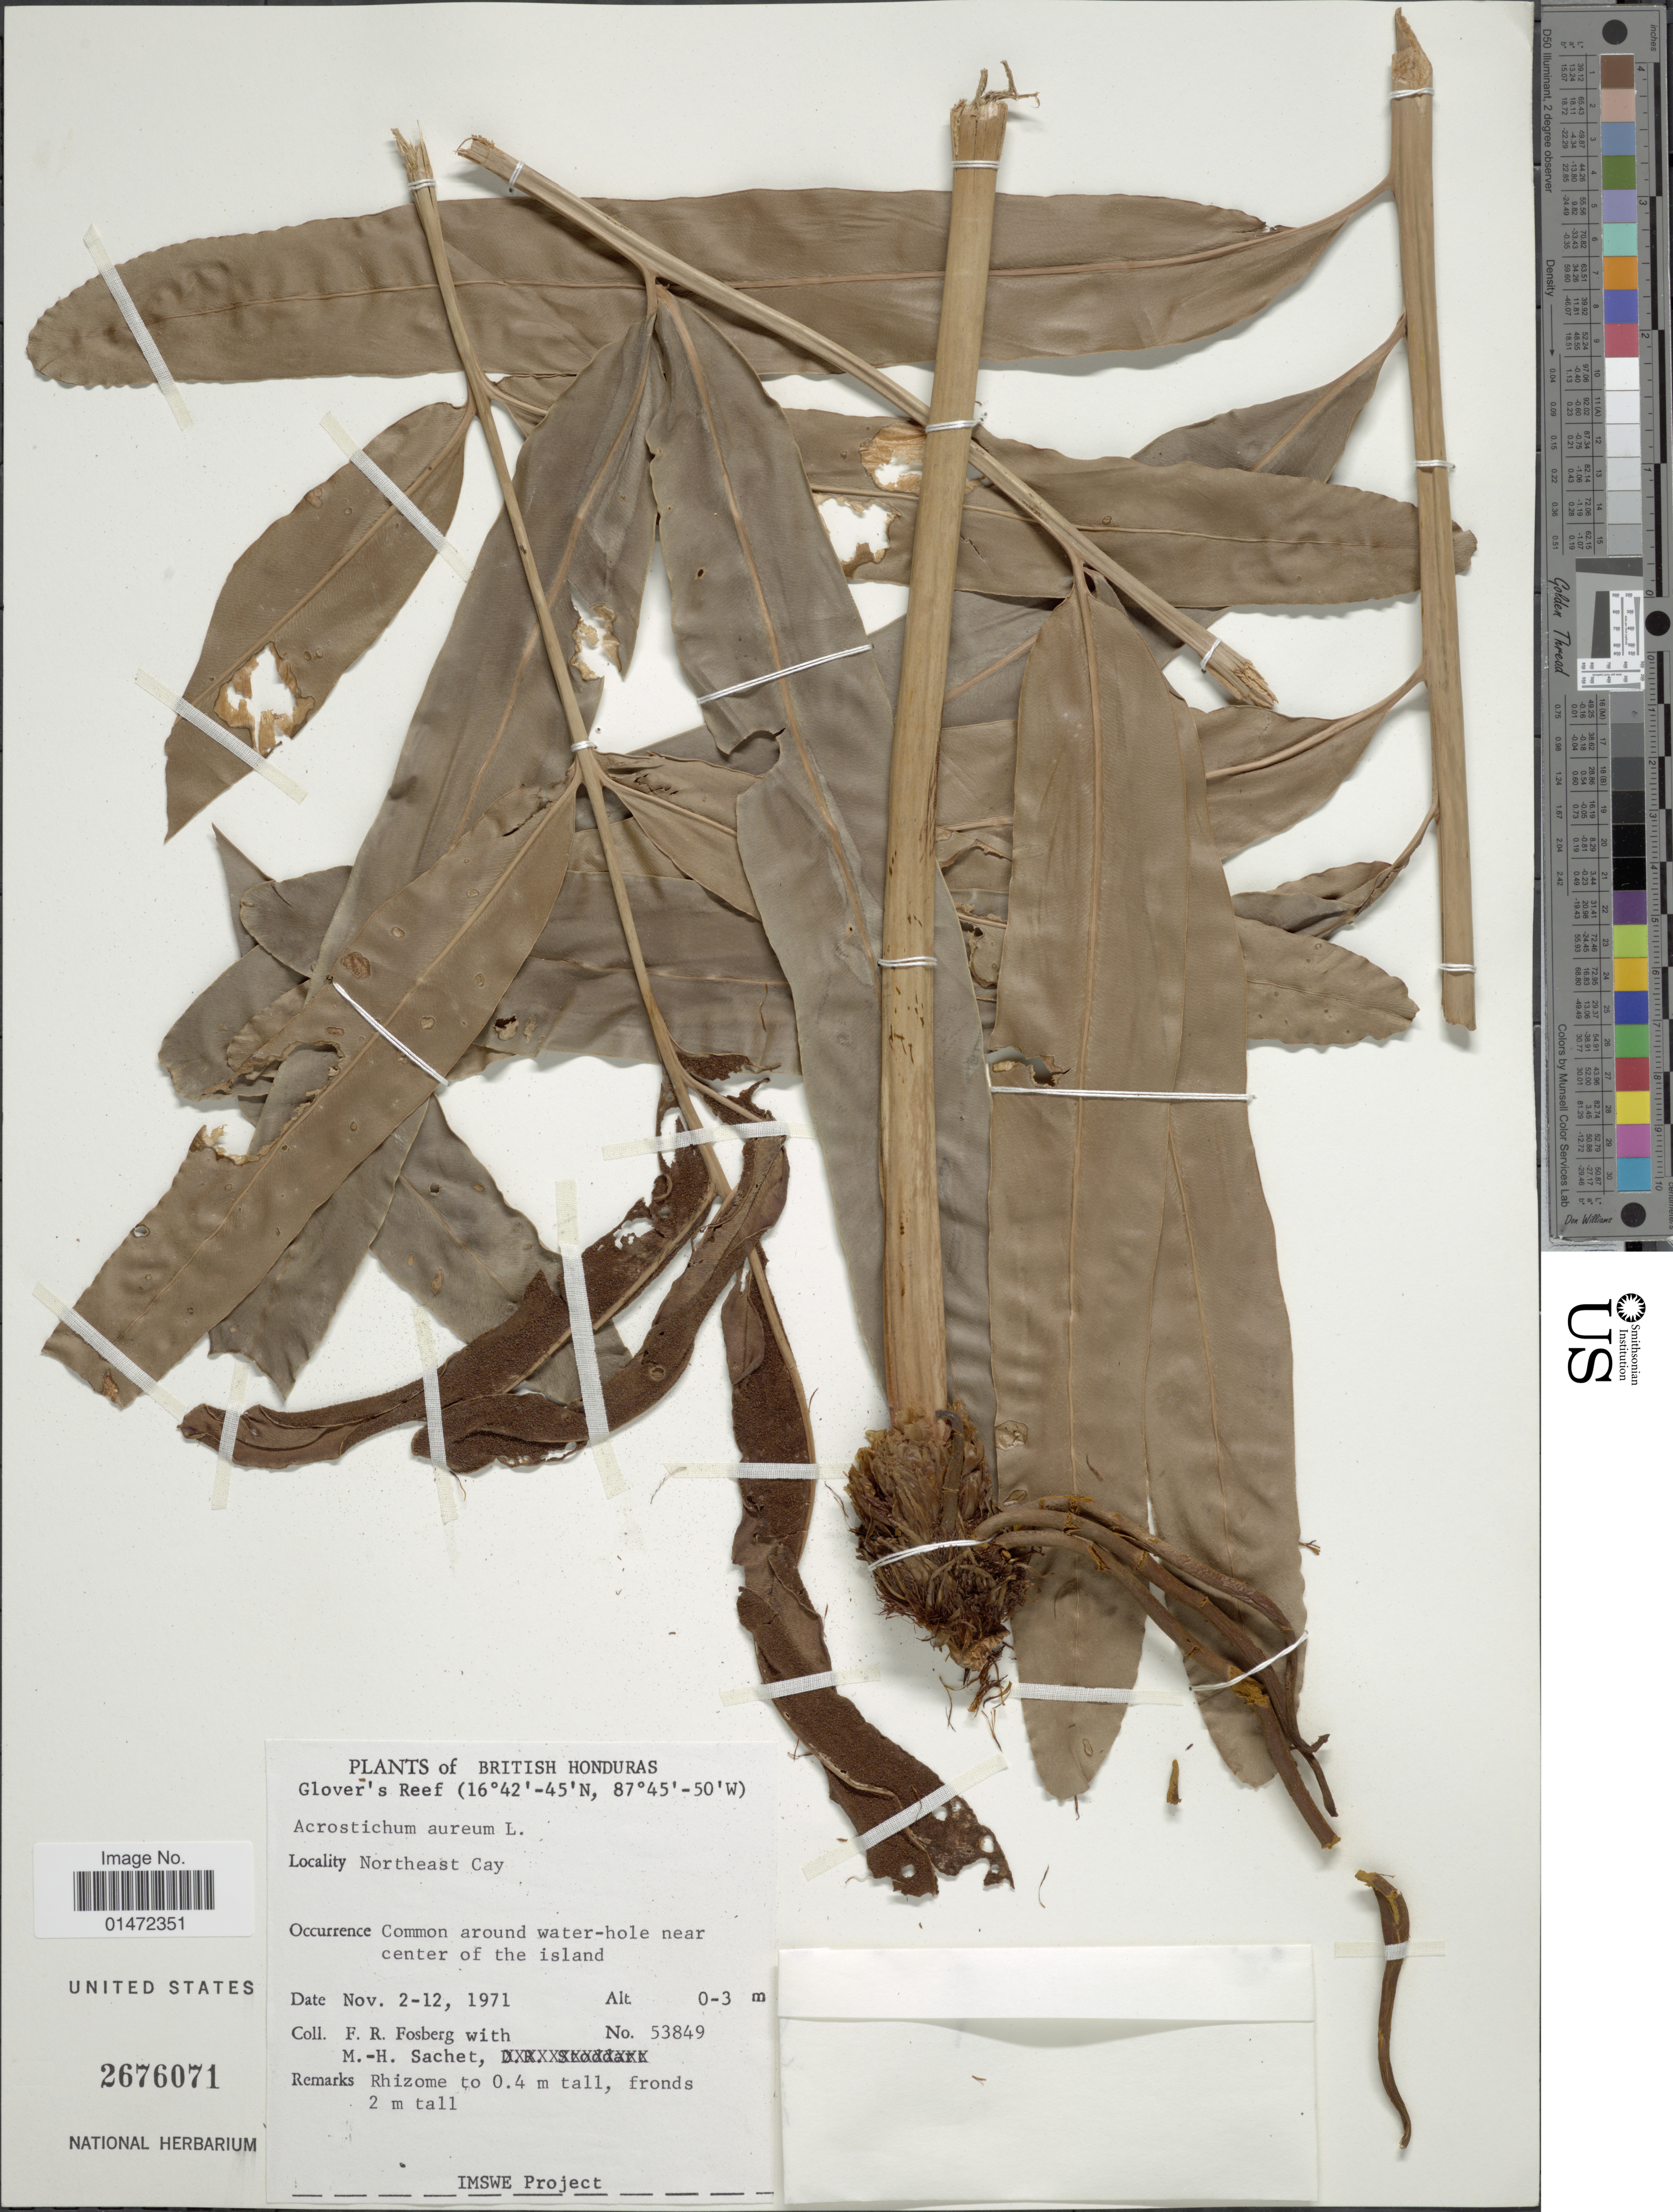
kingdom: Plantae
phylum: Tracheophyta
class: Polypodiopsida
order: Polypodiales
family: Pteridaceae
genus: Acrostichum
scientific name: Acrostichum aureum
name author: L.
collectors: F. R. Fosberg & M.-H. Sachet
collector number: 53849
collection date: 1971-11-02/1971-11-12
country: Belize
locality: British Honduras. Glover's Reef. Northeast Cay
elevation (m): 0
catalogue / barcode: US 2676071